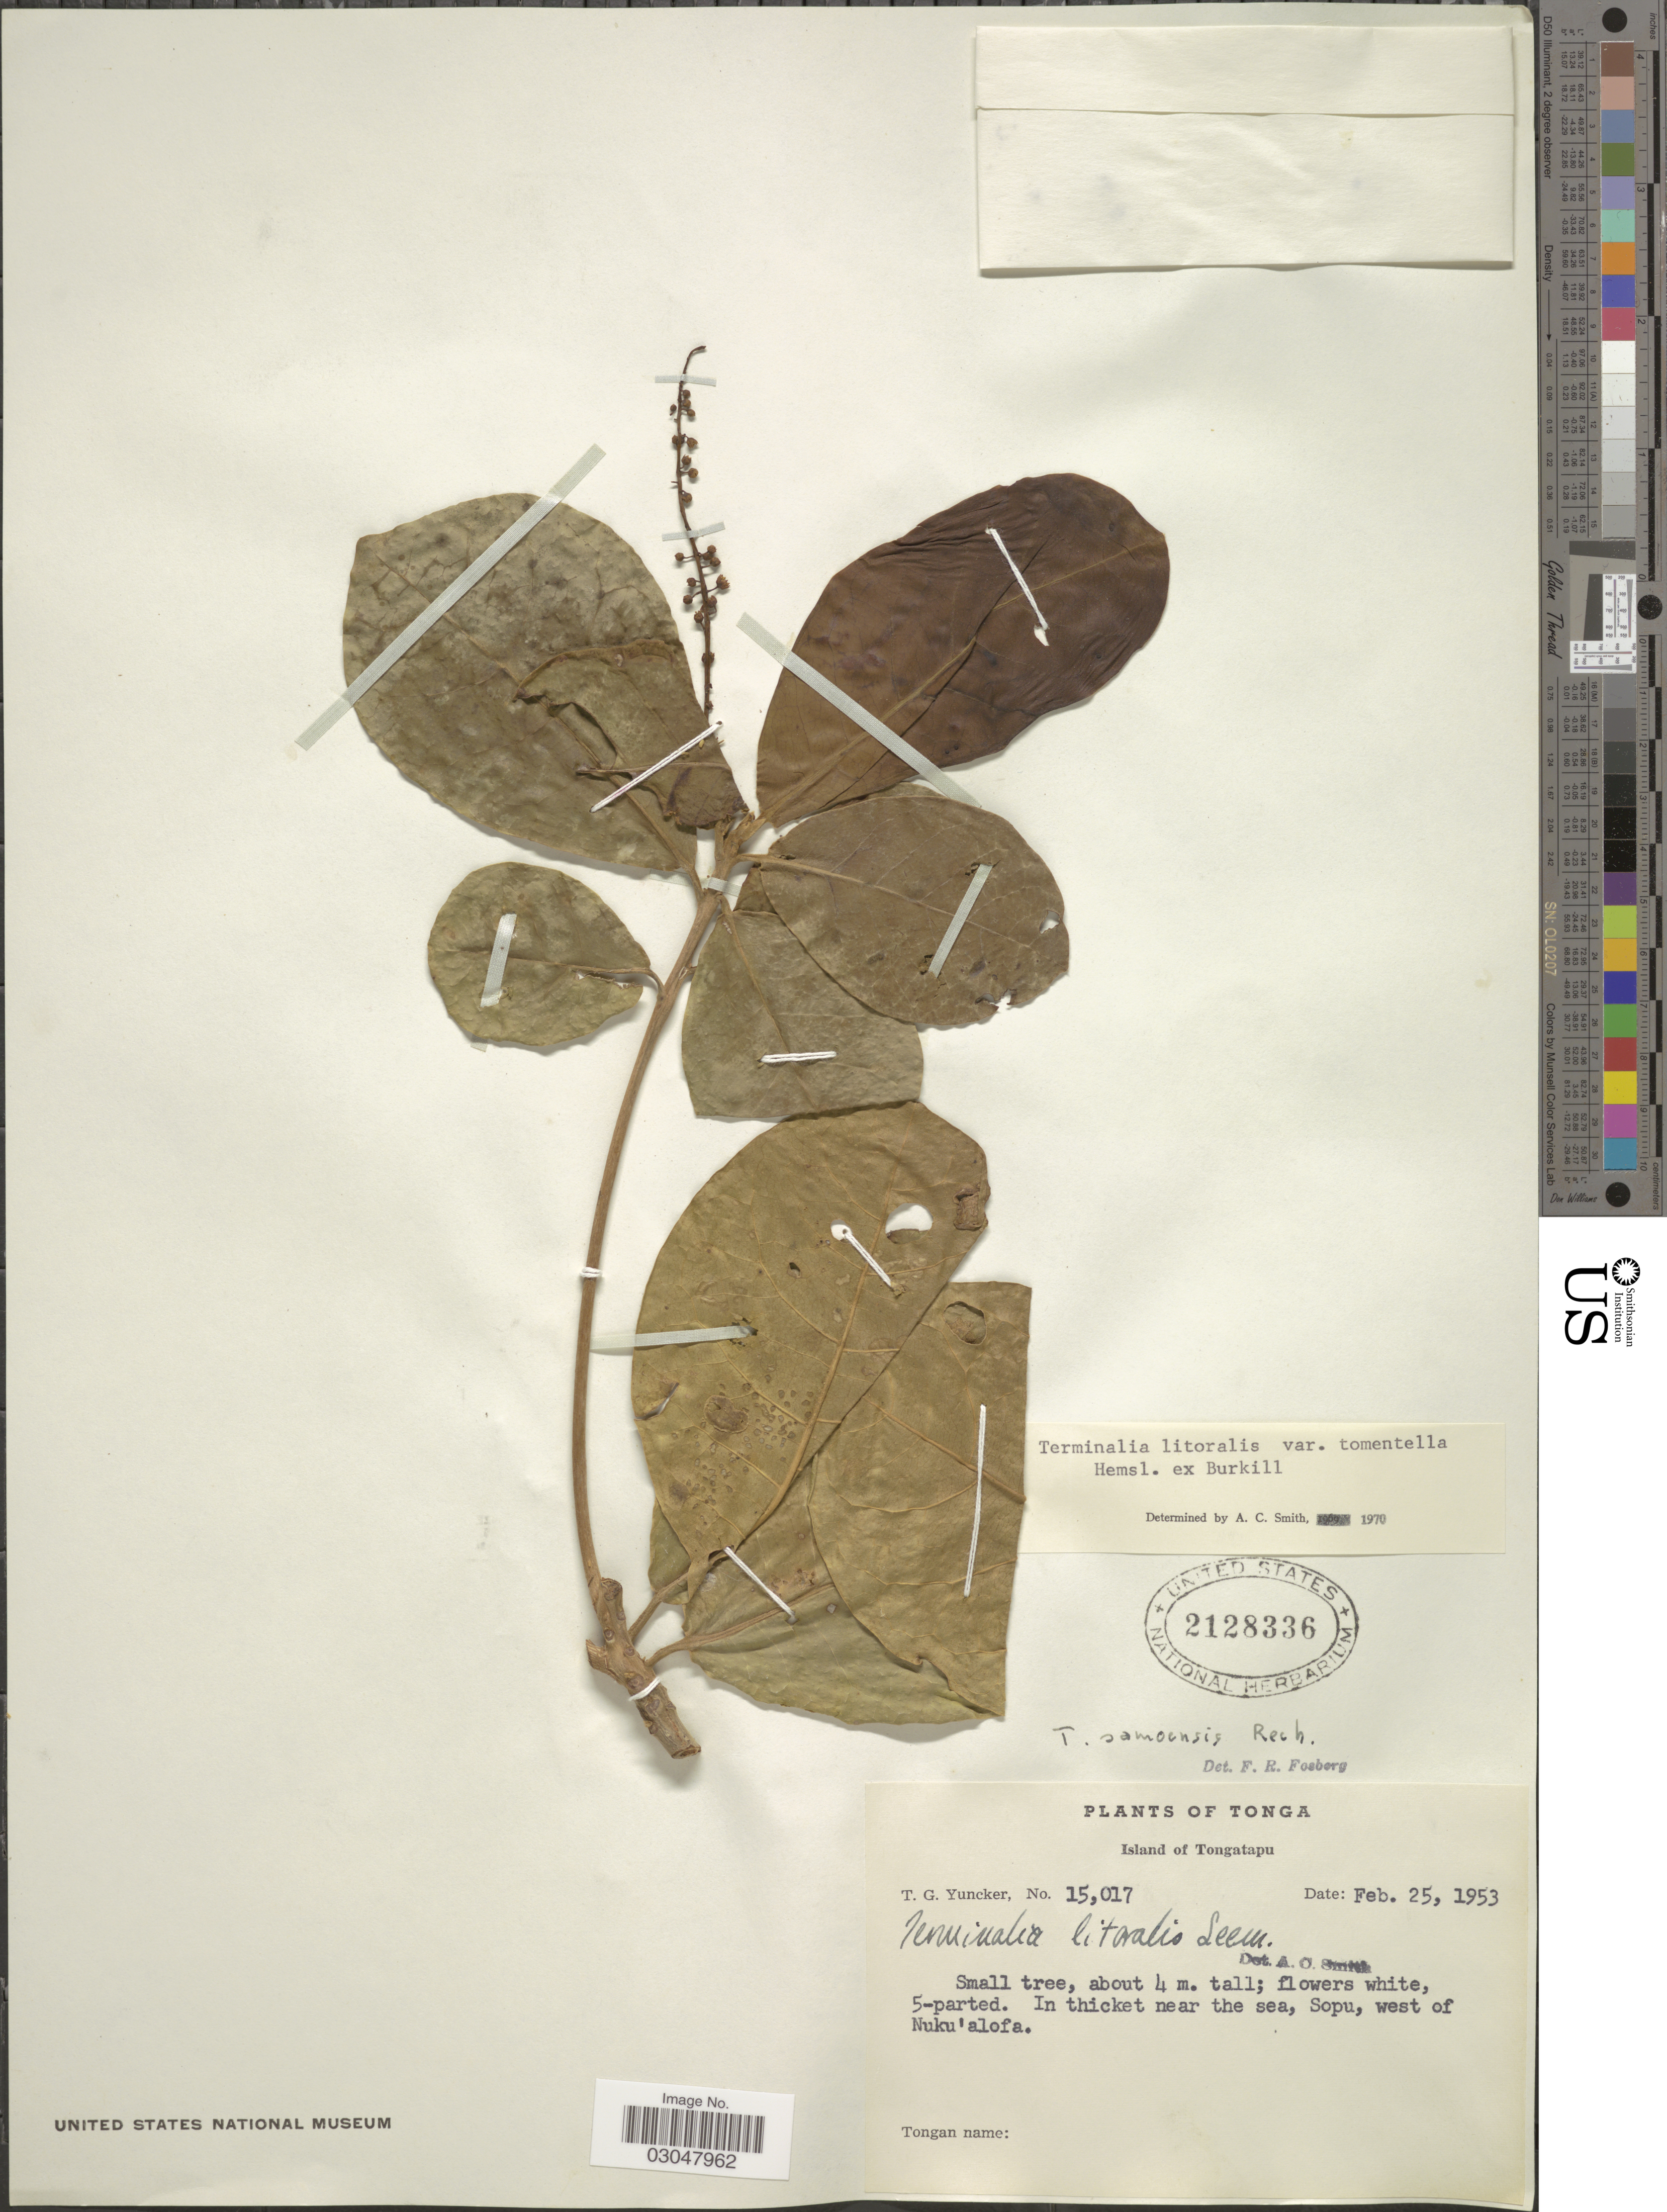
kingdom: Plantae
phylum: Tracheophyta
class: Magnoliopsida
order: Myrtales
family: Combretaceae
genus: Terminalia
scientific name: Terminalia litoralis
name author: Seem.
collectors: T. G. Yuncker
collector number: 15017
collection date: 1953-02-25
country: Tonga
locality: Island of Tongatapu. In thicket near the sea, Sopu, west of Nuku'alofa.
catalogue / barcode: US 2128336